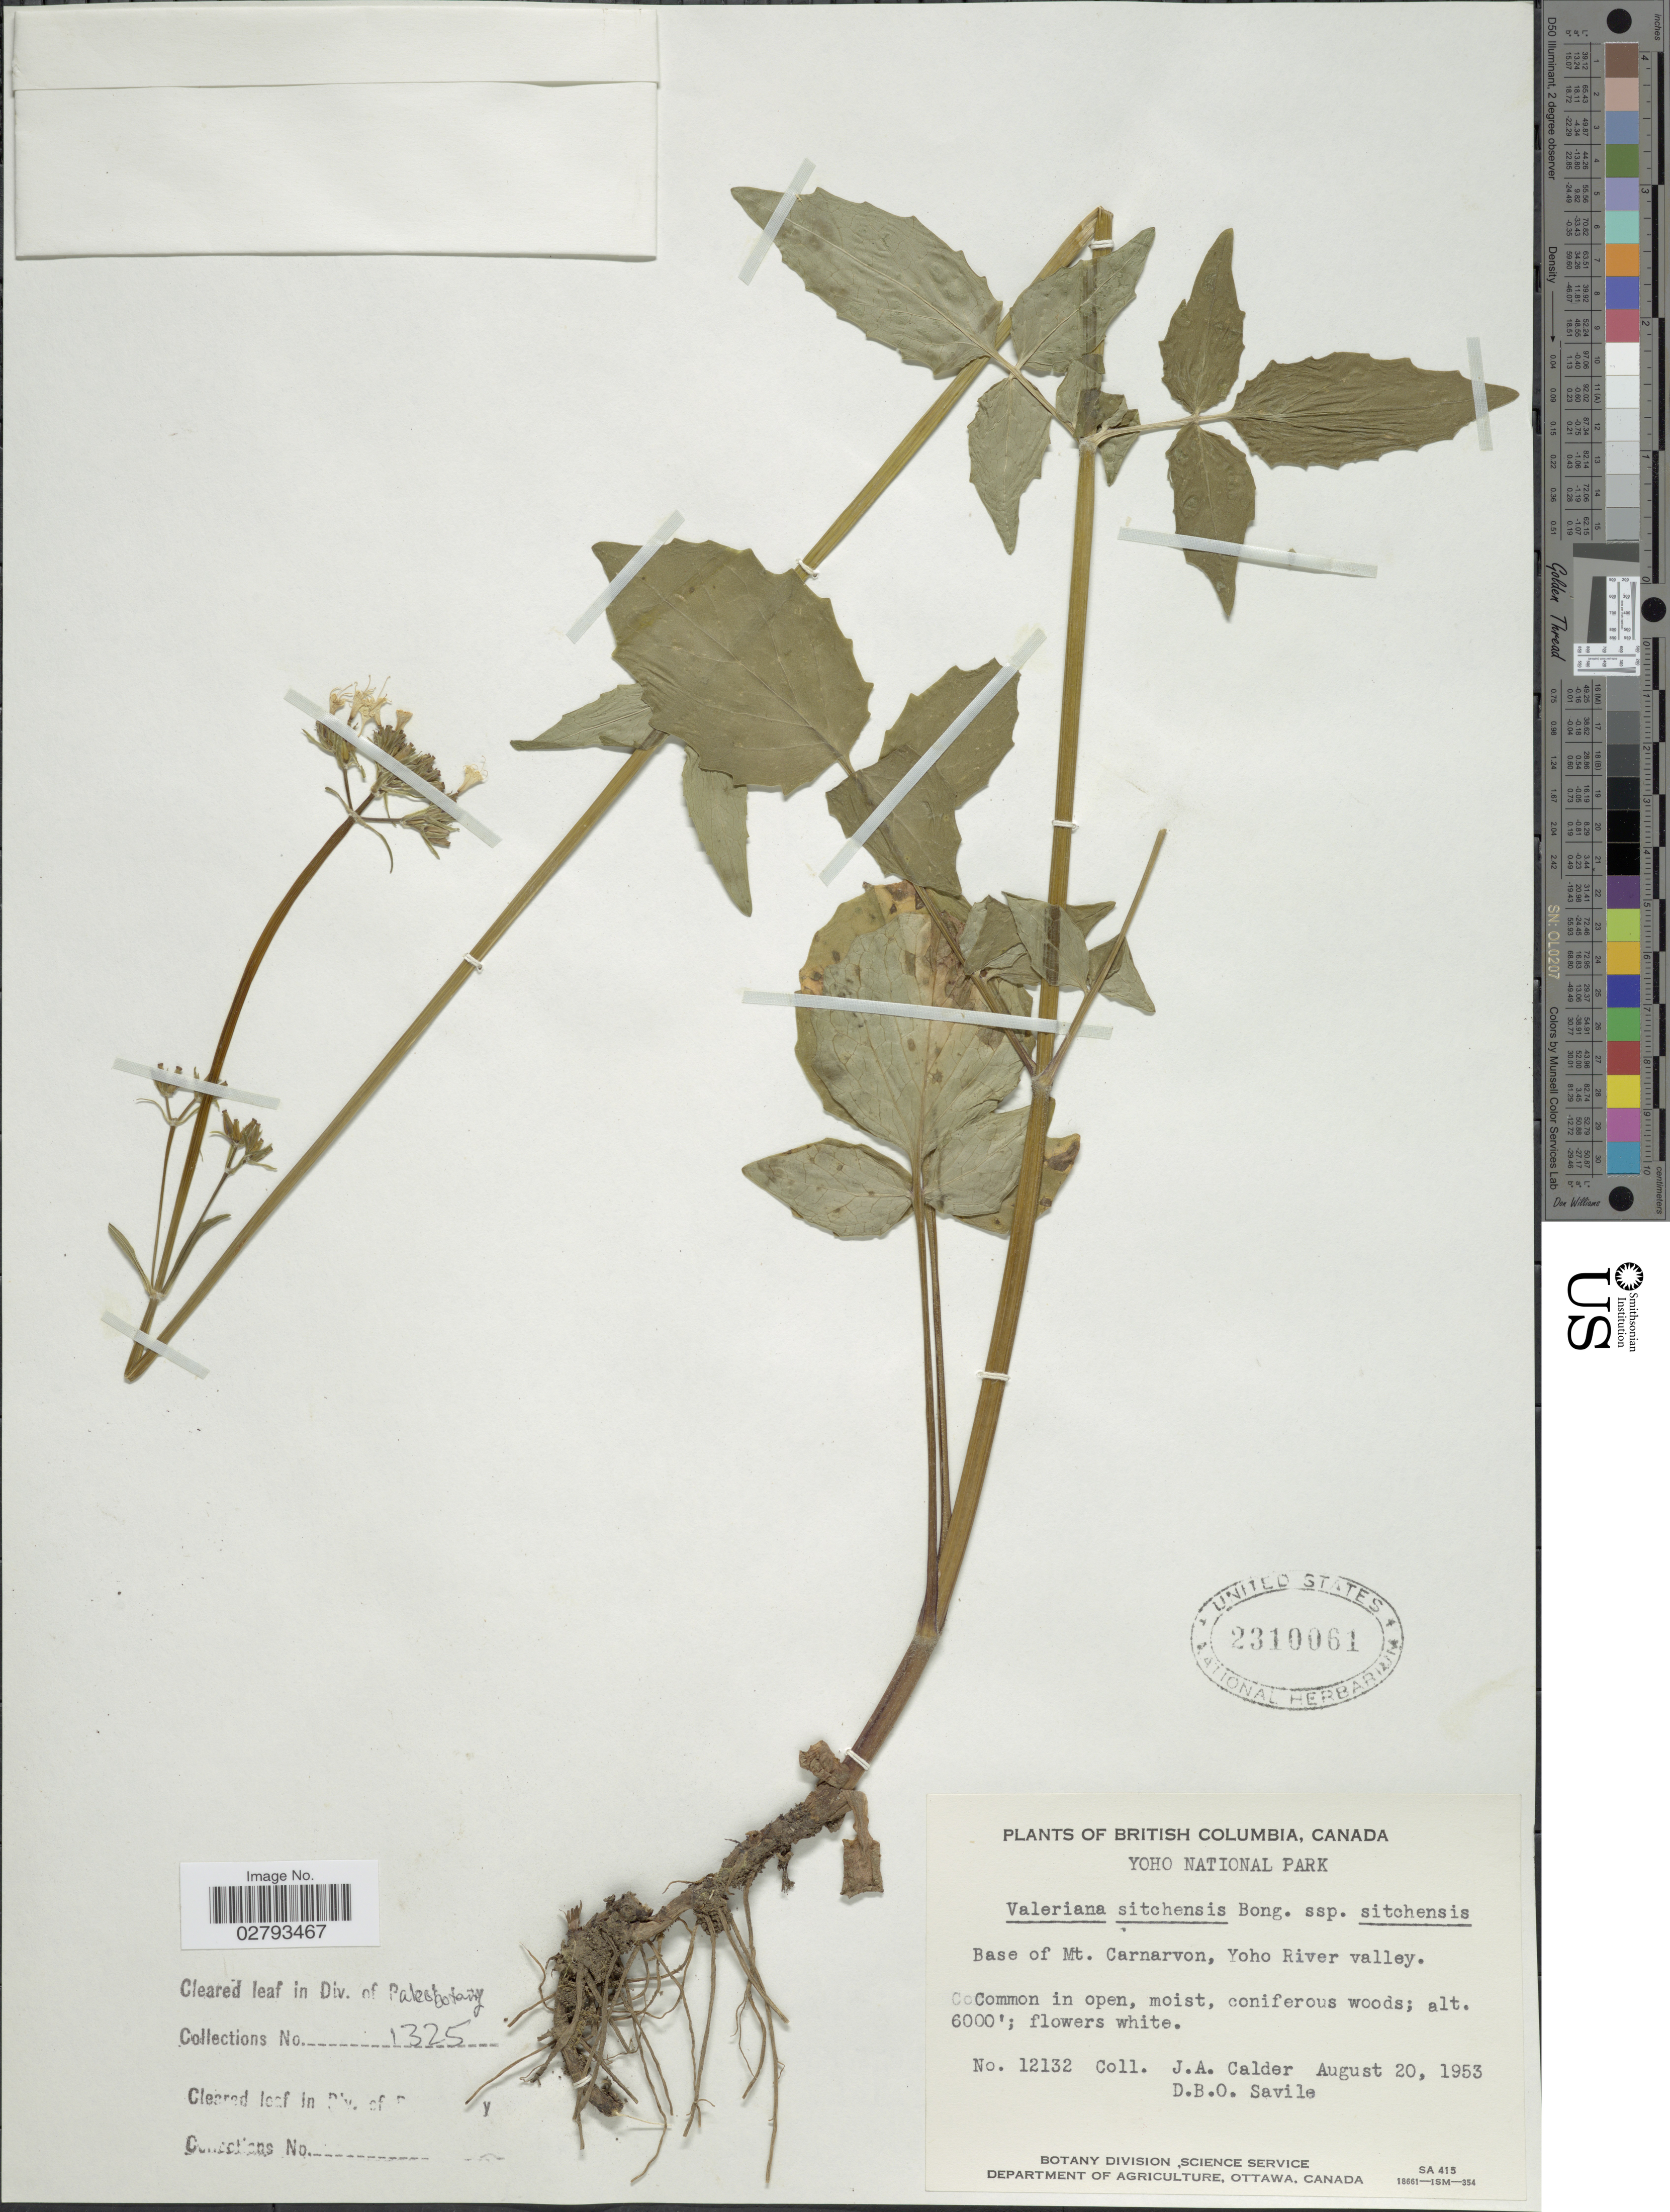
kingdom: Plantae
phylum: Tracheophyta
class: Magnoliopsida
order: Dipsacales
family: Caprifoliaceae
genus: Valeriana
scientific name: Valeriana sitchensis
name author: Bong.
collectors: J. A. Calder & D. Savile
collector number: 12132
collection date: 1953-08-20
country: Canada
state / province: British Columbia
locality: Yoho National Park. Base of Mt. Carnarvon, Yoho River valley.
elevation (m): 1829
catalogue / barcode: US 2310061